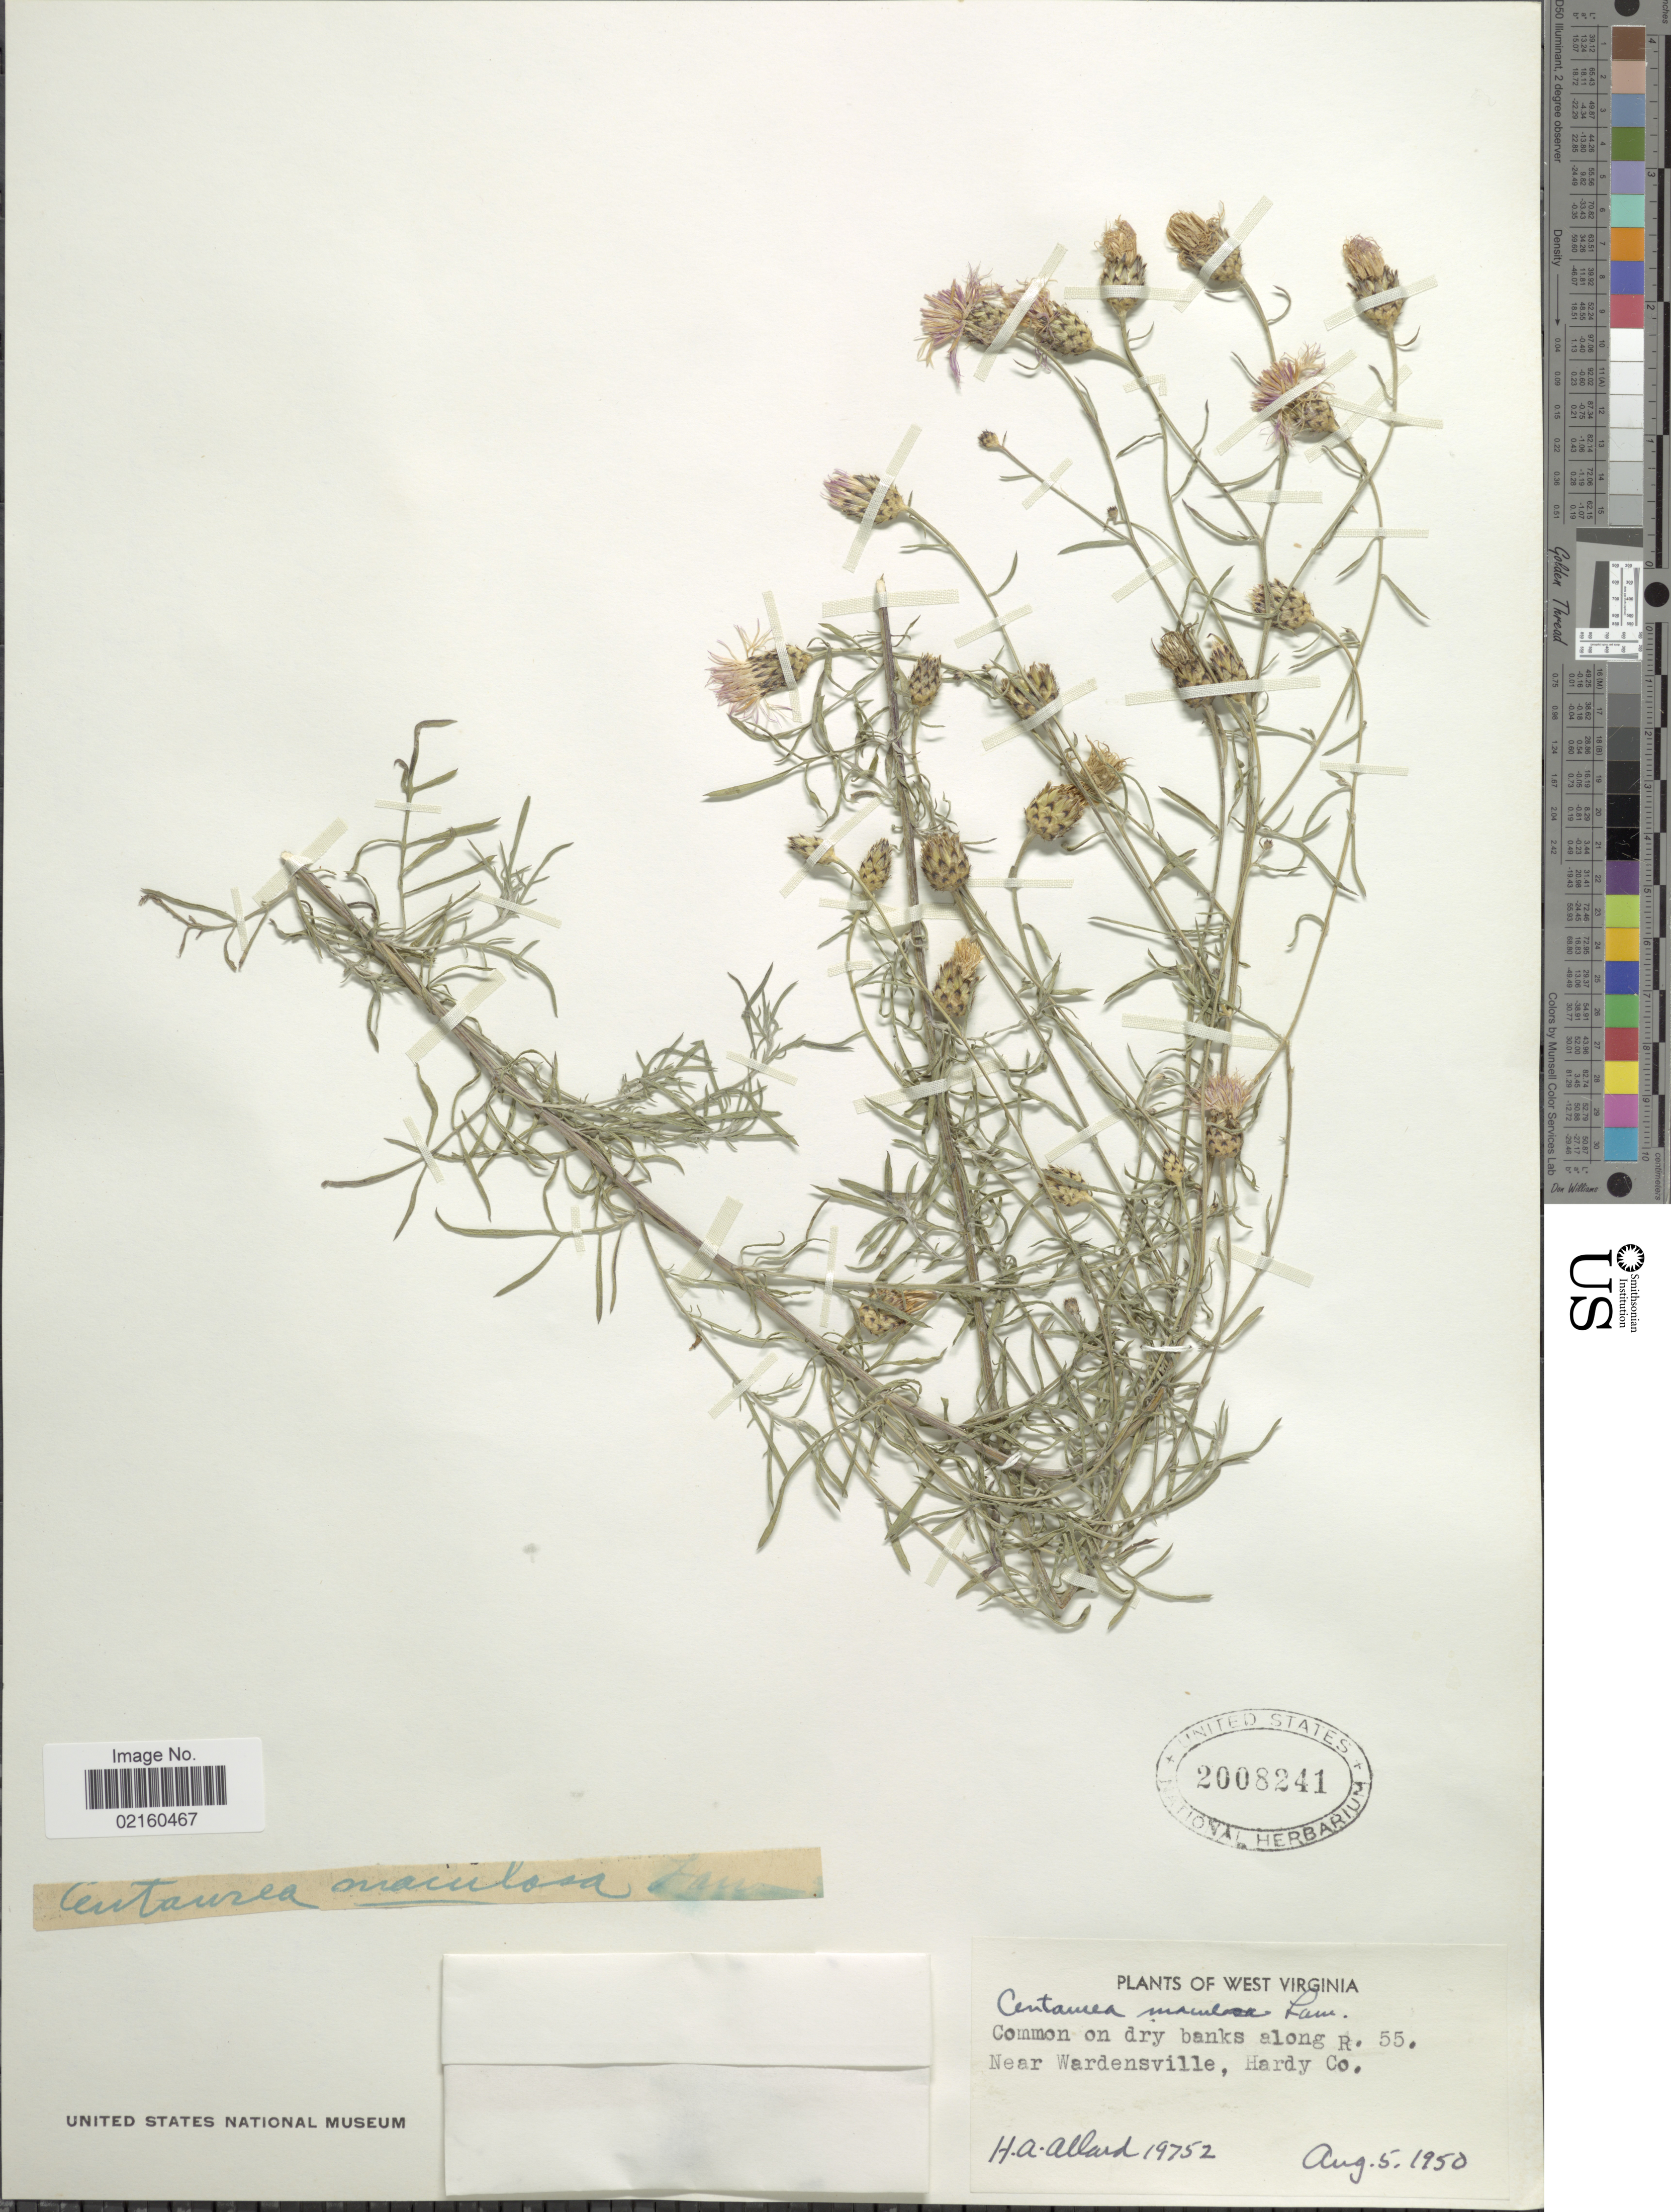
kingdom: Plantae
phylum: Tracheophyta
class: Magnoliopsida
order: Asterales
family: Asteraceae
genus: Centaurea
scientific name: Centaurea stoebe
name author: L.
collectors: H. A. Allard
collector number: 19752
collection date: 1950-08-05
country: United States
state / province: West Virginia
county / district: Hardy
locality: Along R. 55, near Wardensville, Hardy Co.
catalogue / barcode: US 2008241